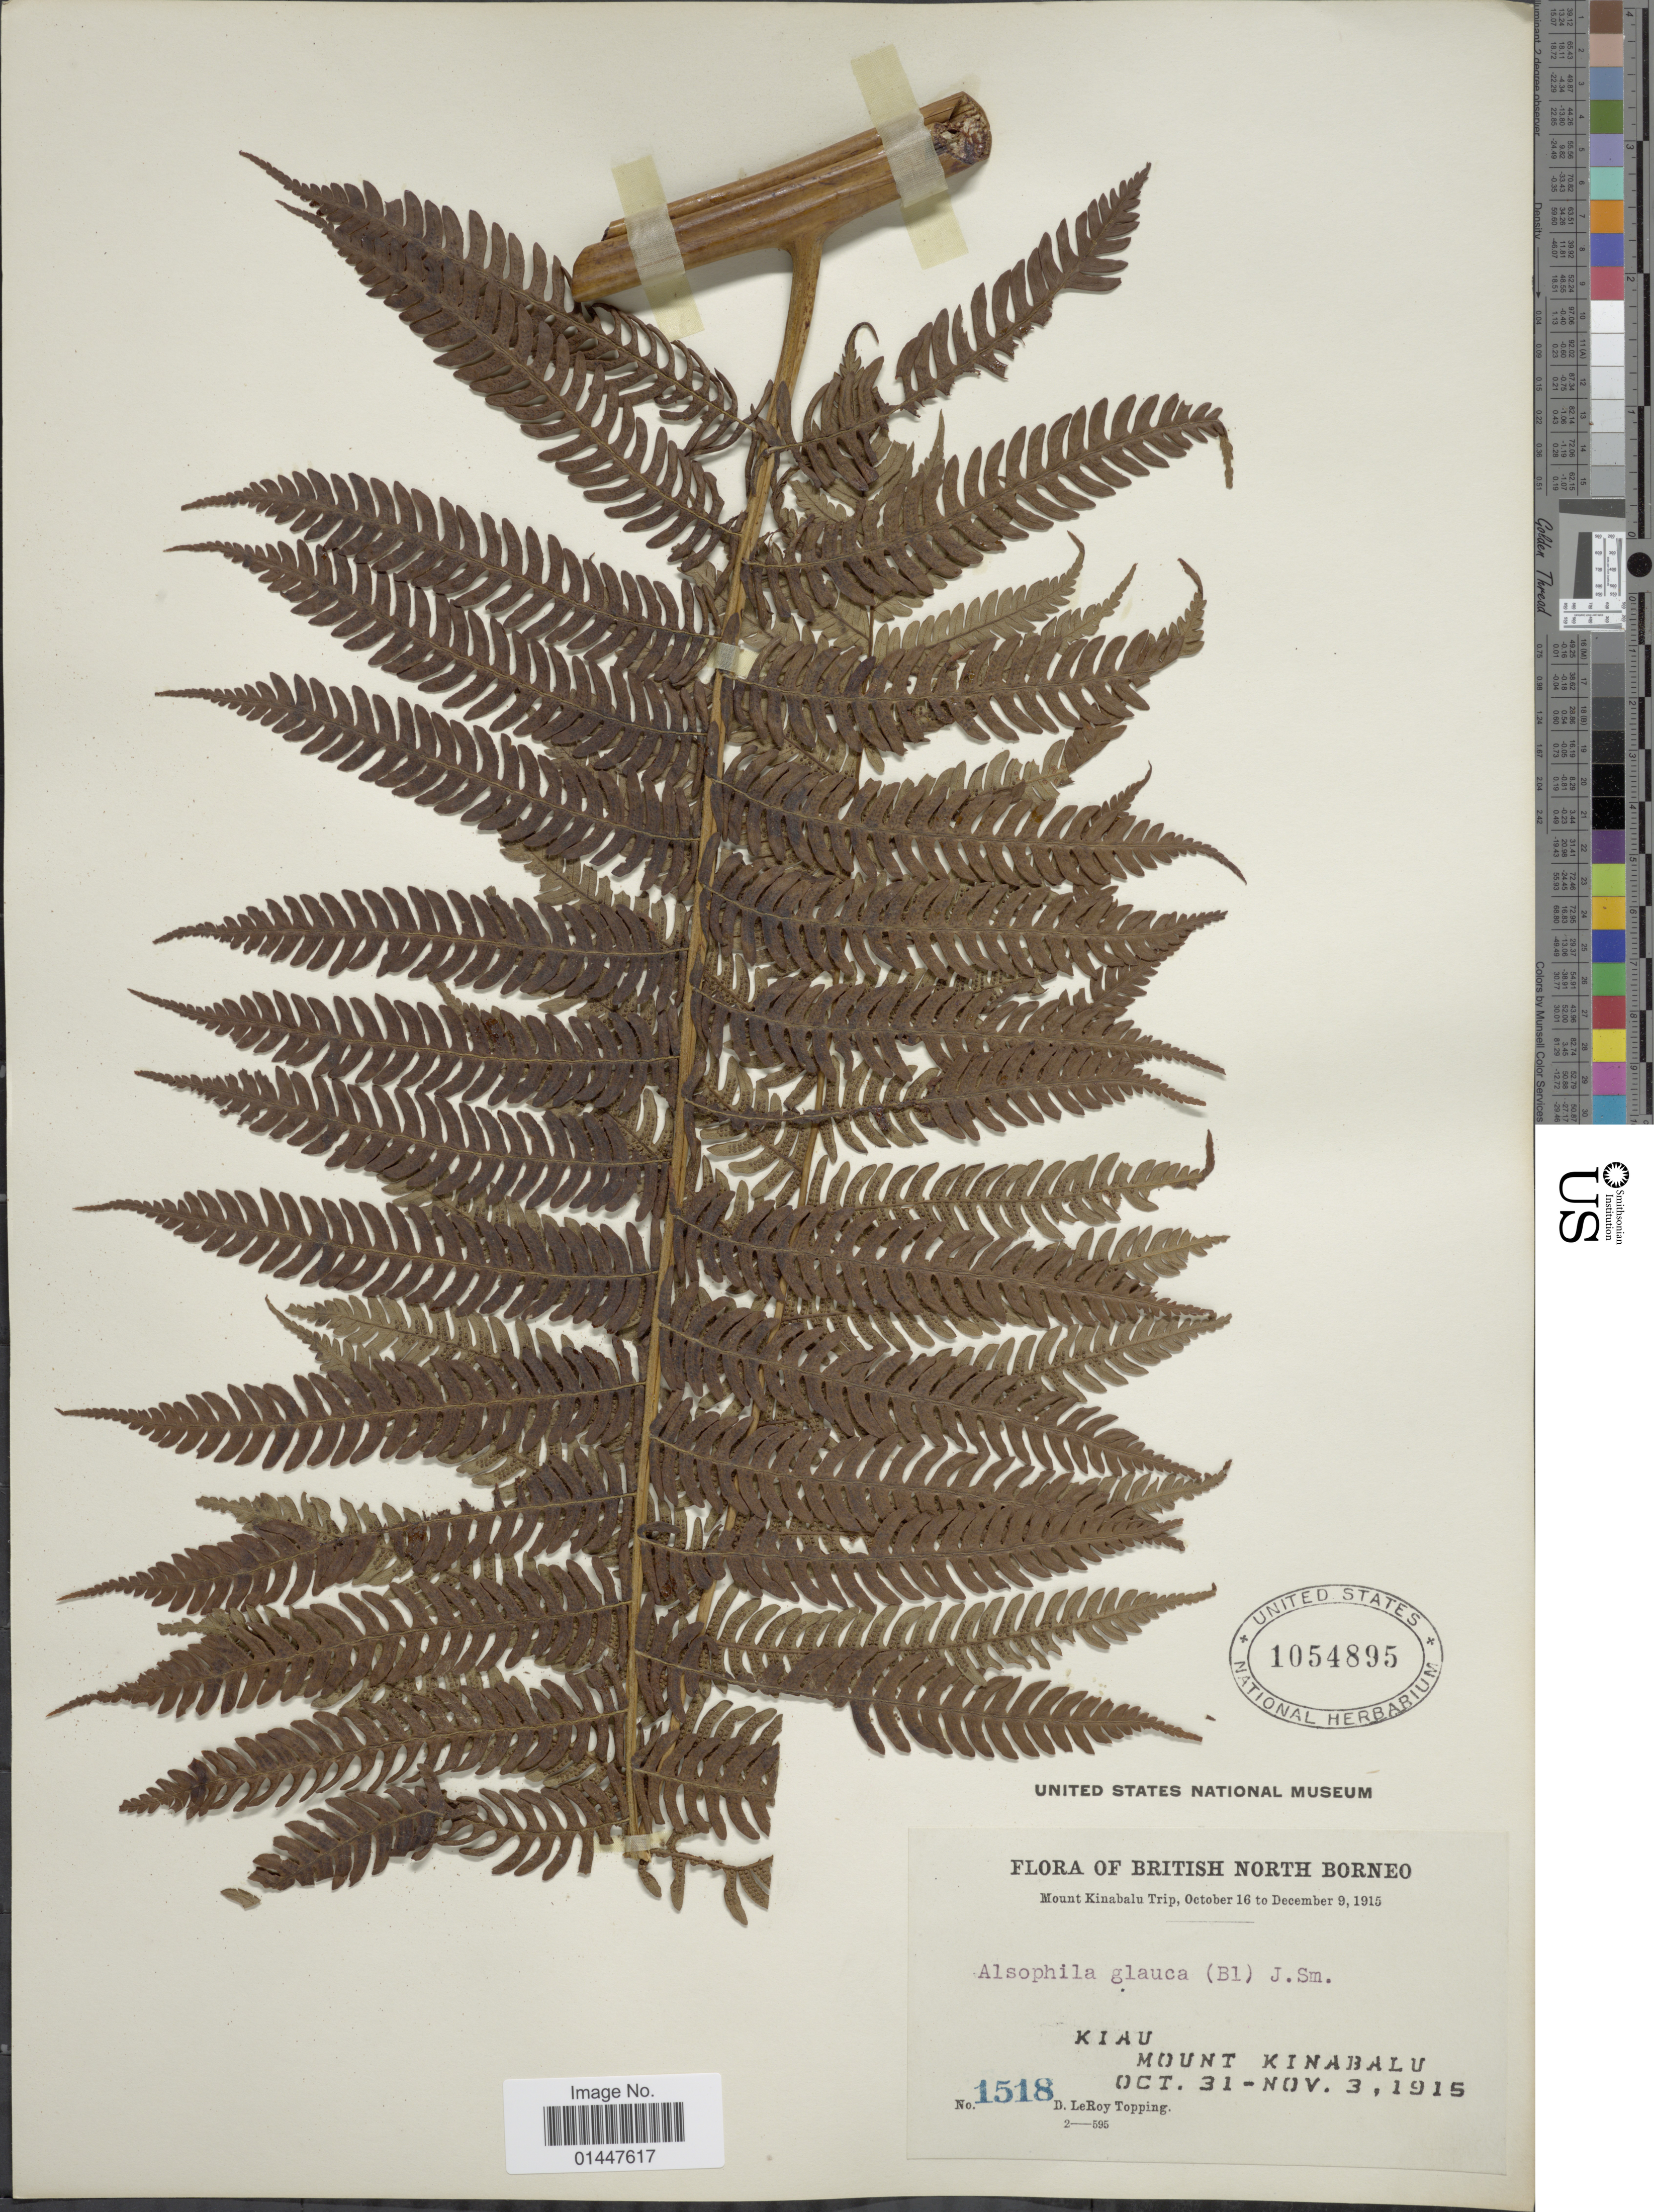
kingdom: Plantae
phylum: Tracheophyta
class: Polypodiopsida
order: Cyatheales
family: Cyatheaceae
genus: Sphaeropteris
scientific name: Sphaeropteris glauca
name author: (Blume) R.M. Tryon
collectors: D. L. Topping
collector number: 1518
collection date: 1915-10-31/1915-11-03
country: Malaysia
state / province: Sabah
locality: British North Borneo. Mount Kinabalu. Kiau.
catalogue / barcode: US 1054895